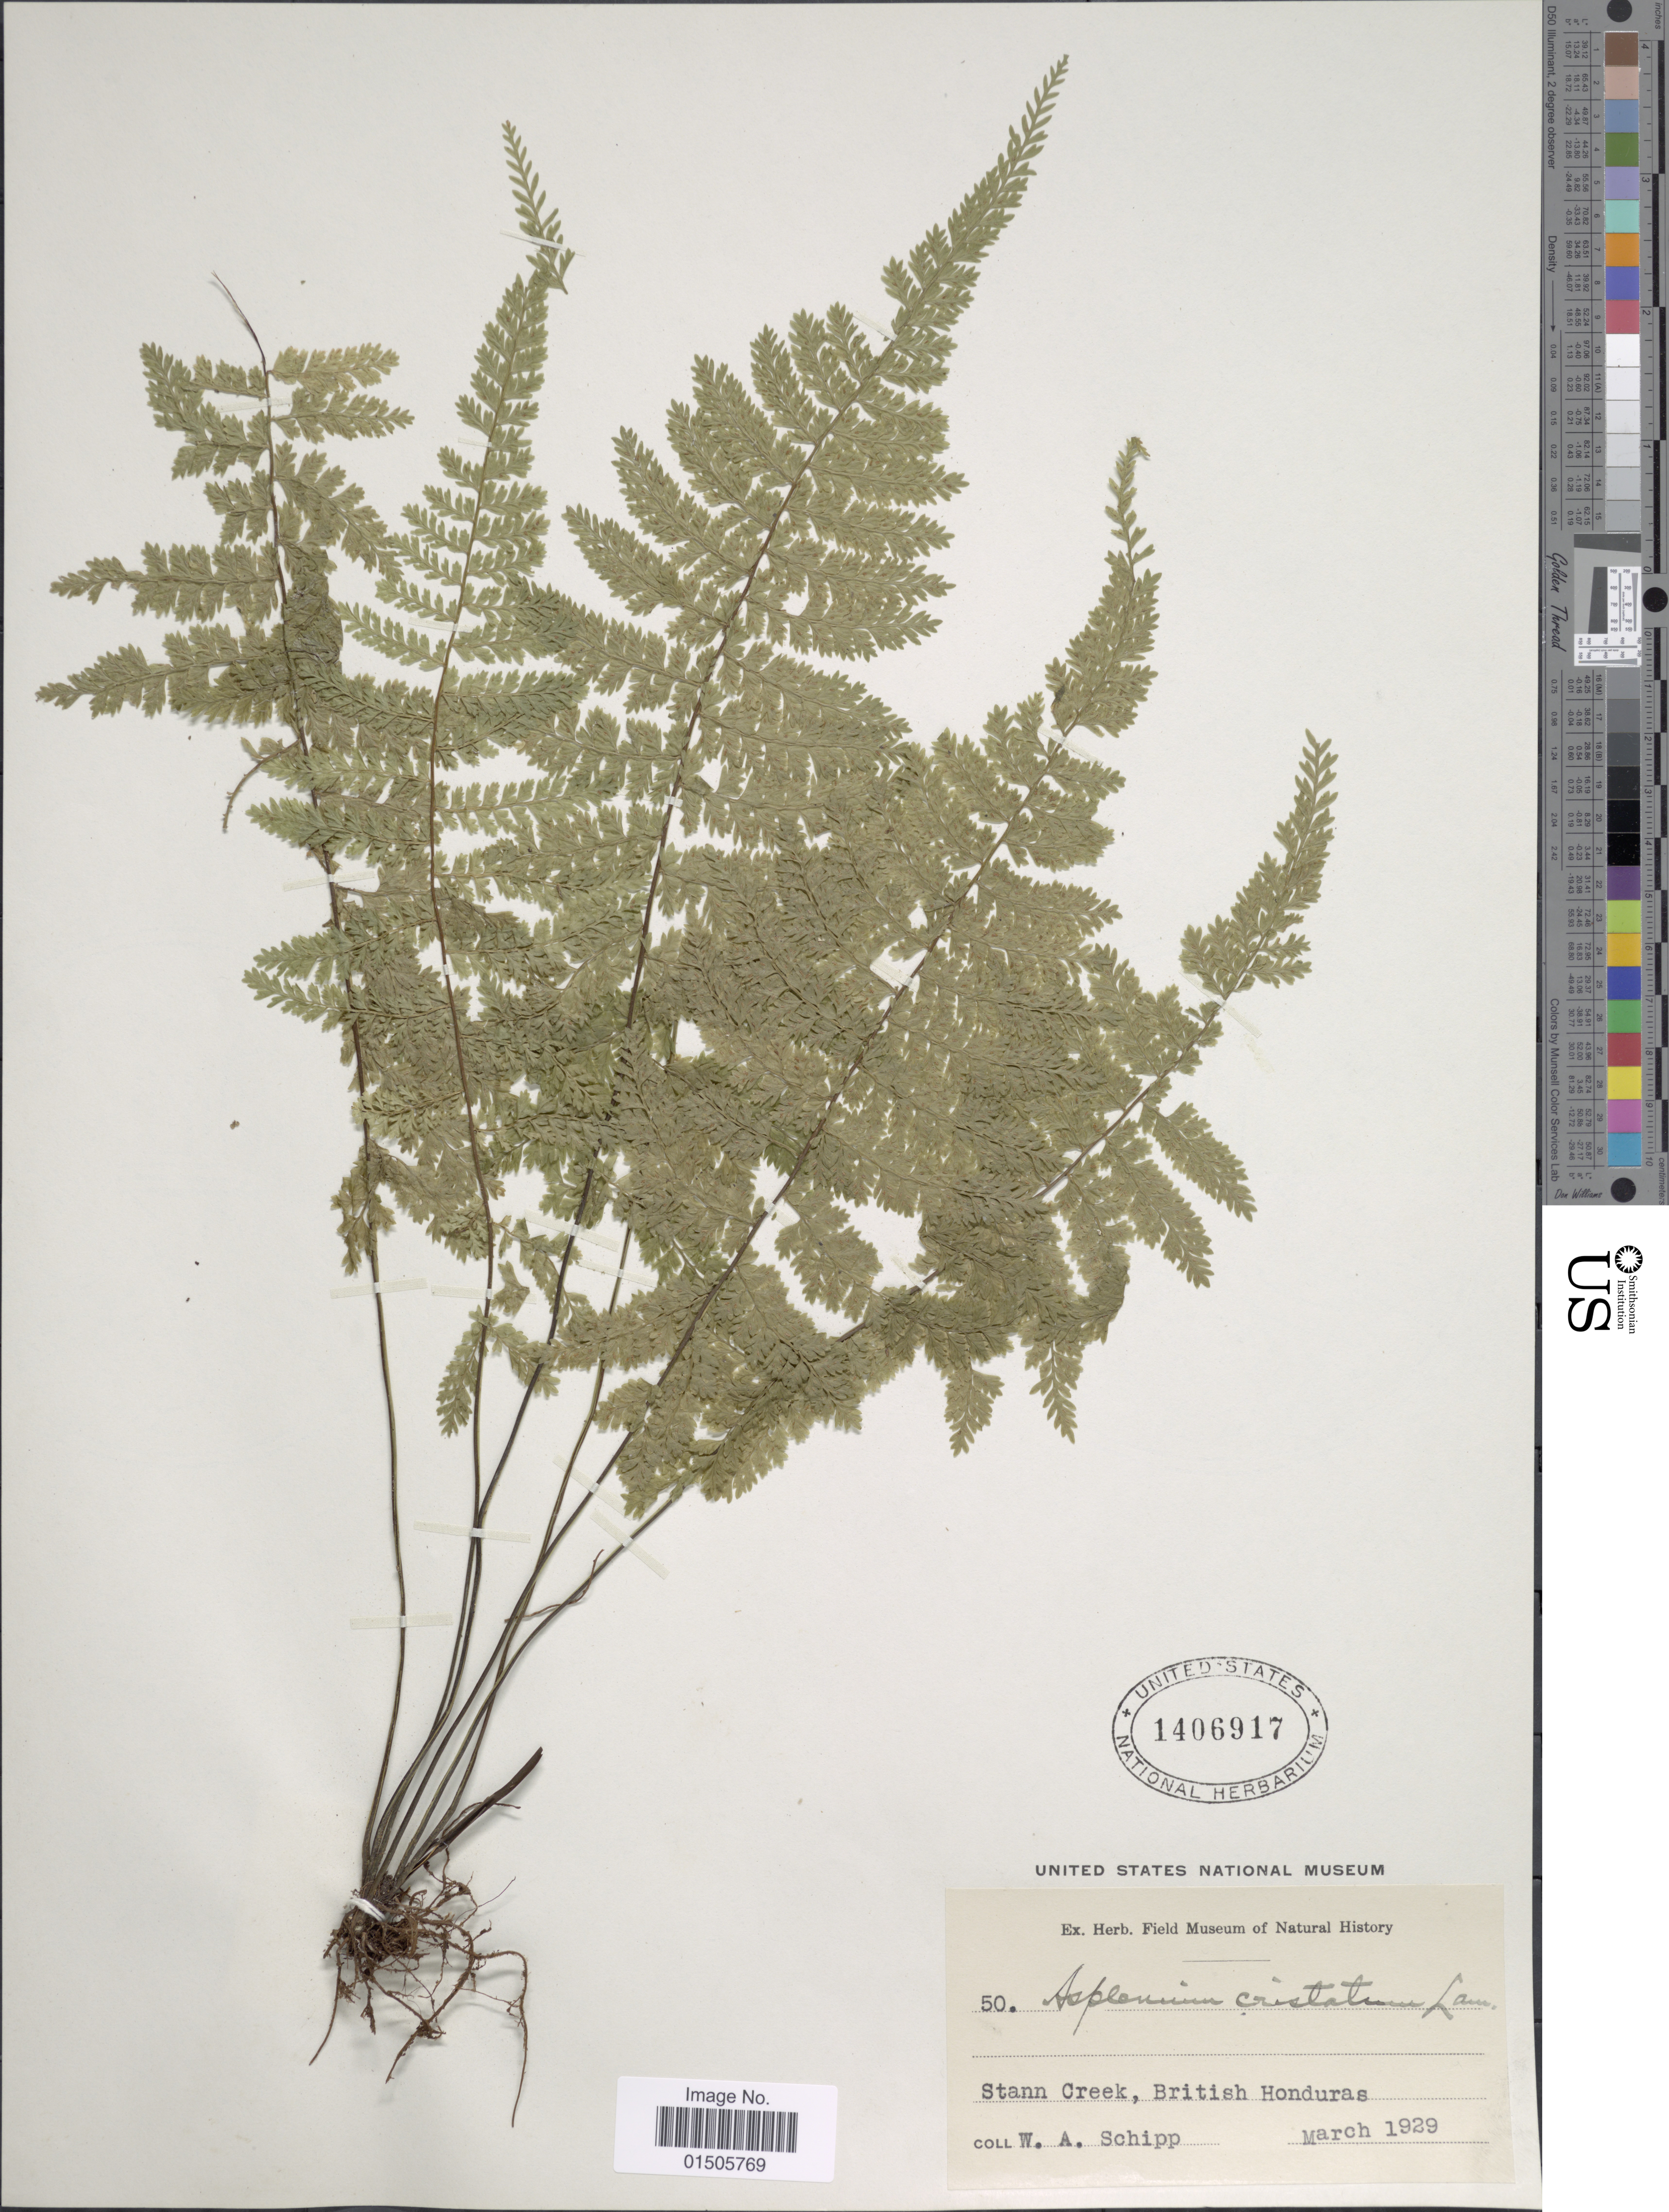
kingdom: Plantae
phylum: Tracheophyta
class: Polypodiopsida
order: Polypodiales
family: Aspleniaceae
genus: Asplenium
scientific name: Asplenium cristatum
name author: Lam.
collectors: W. Schipp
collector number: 50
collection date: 1929-03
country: Belize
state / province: Stann Creek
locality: British Honduras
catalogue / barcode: US 1406917